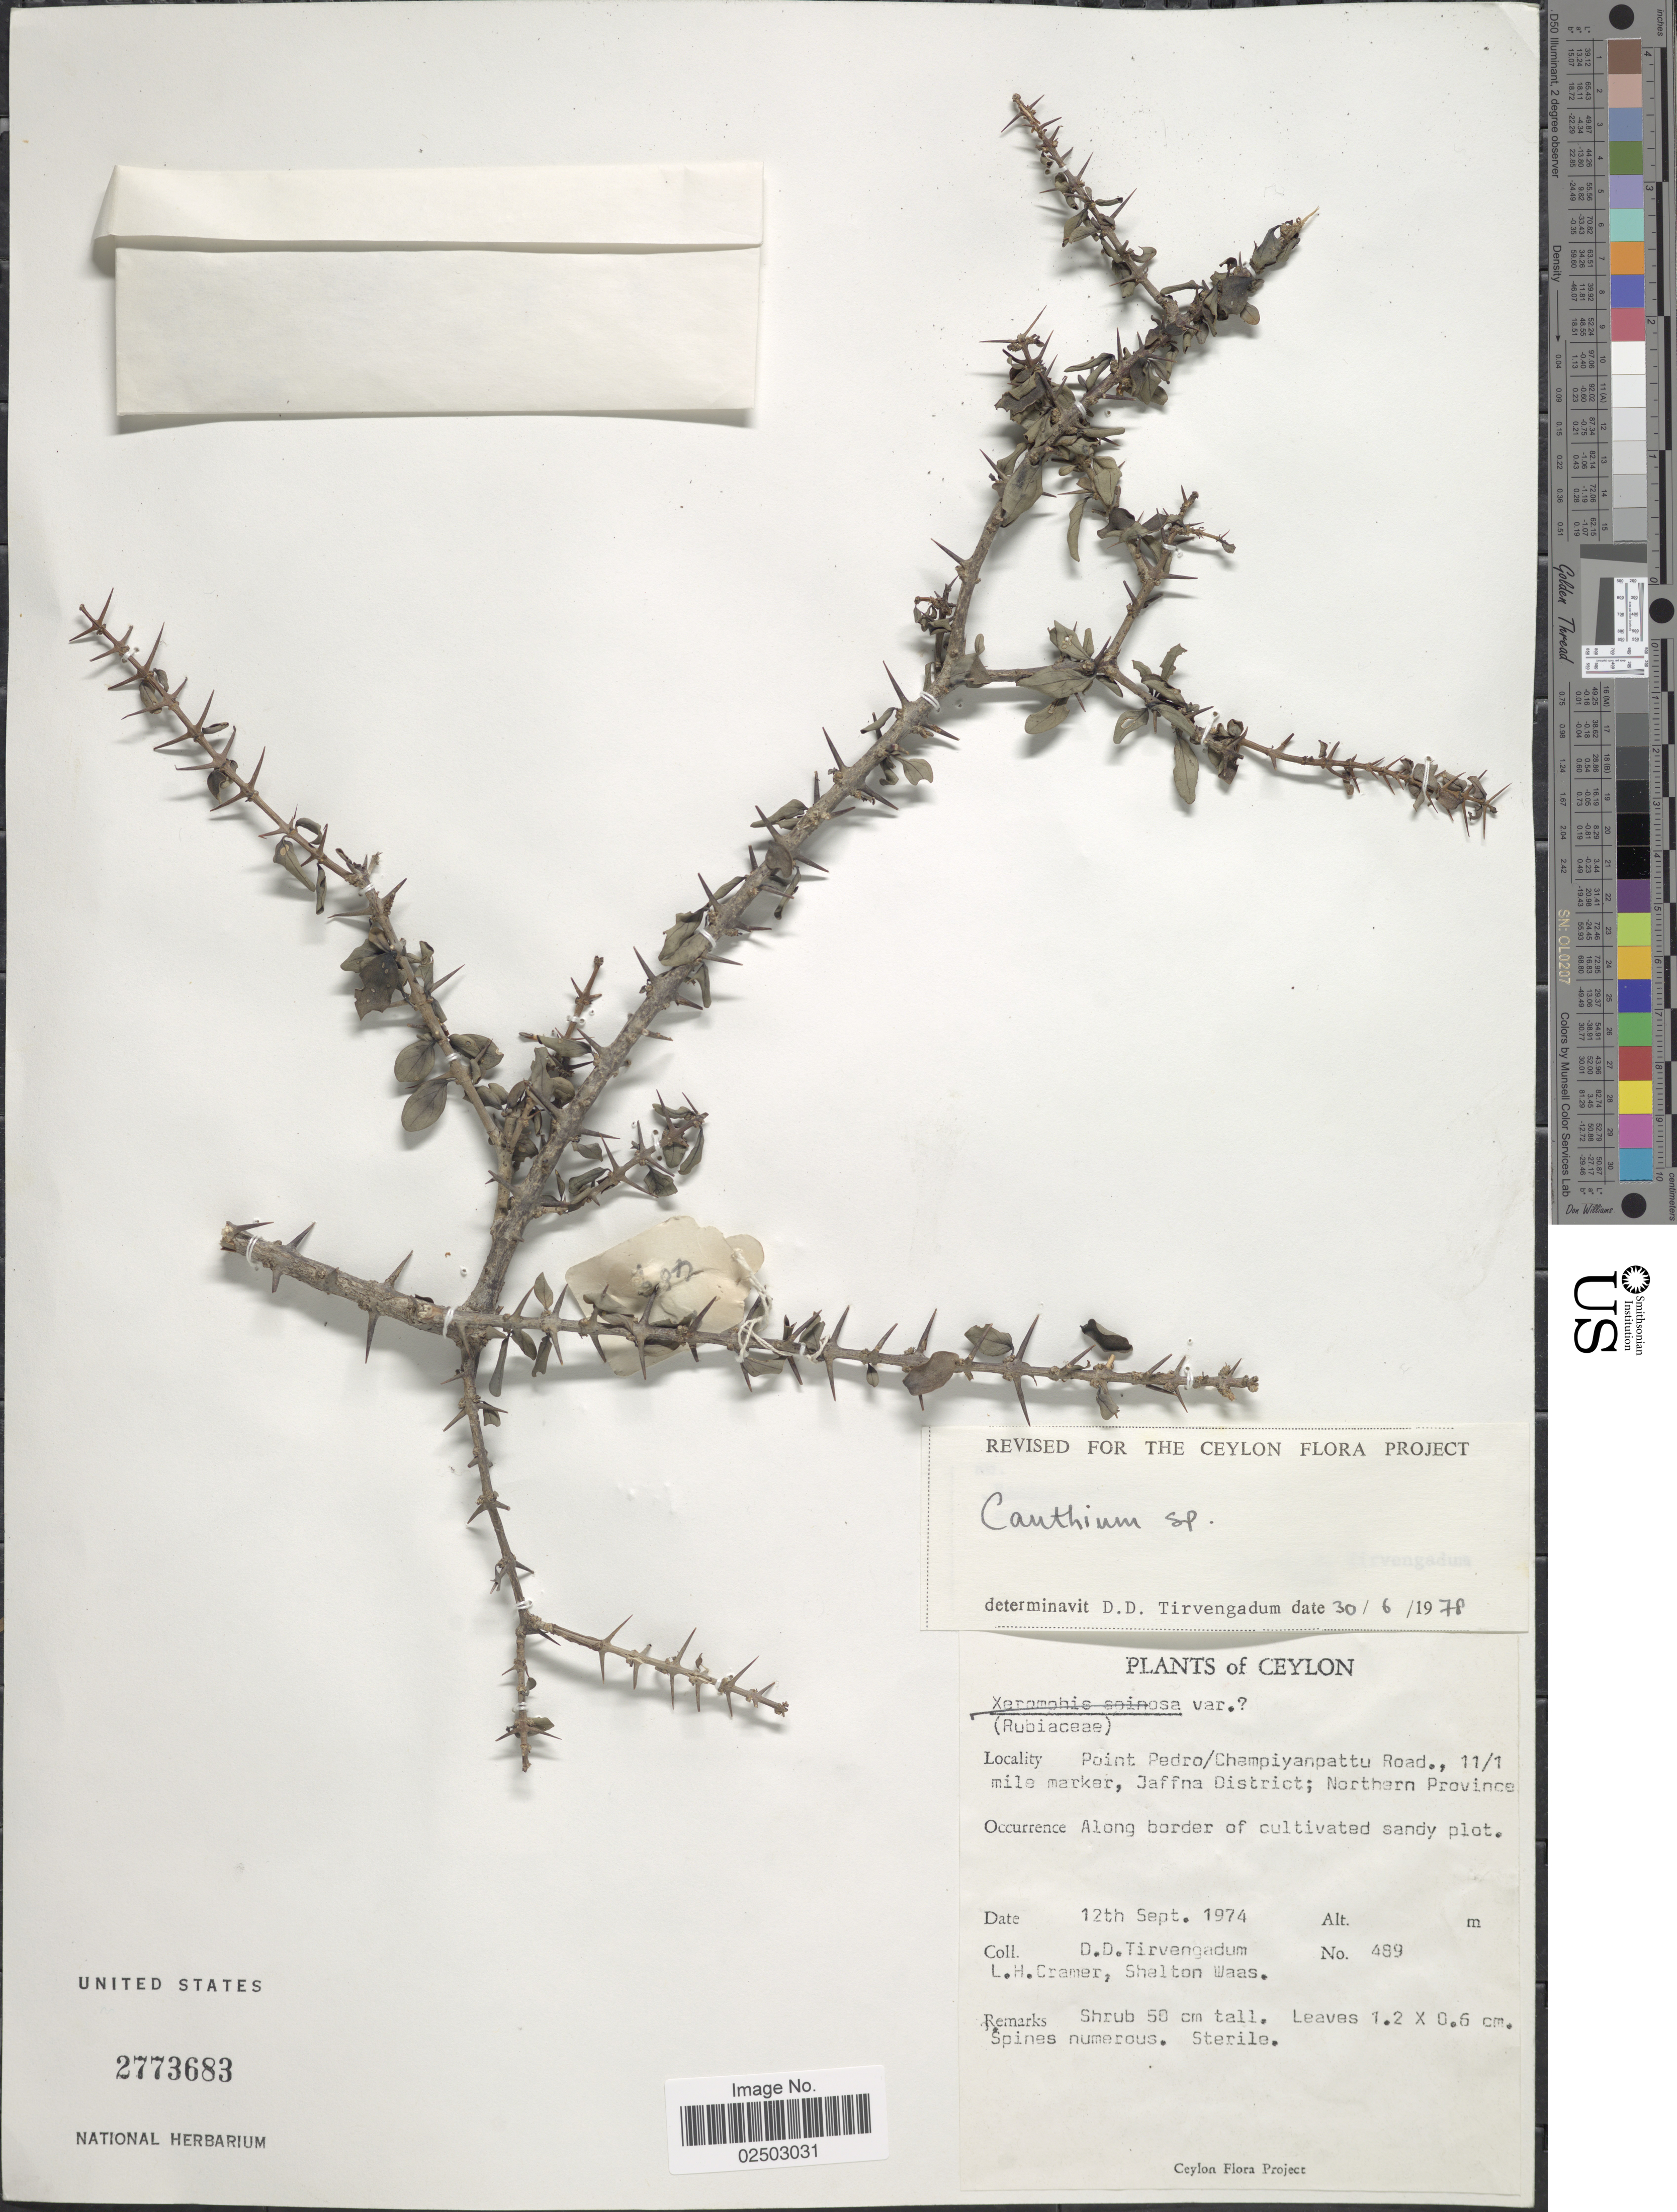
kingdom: Plantae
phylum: Tracheophyta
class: Magnoliopsida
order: Gentianales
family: Rubiaceae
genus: Bridsonia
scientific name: Bridsonia chamaedendrum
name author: (Kuntze) Verstraete & A.E. van Wyk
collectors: D. Tirvengadum, L. H. Cramer & S. Waas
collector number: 489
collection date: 1974-09-12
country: Sri Lanka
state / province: Northern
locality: Ceylon, Point Pedro/Champiyanpattu Road.,11/1 mile marker, Jaffna District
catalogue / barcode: US 2773683